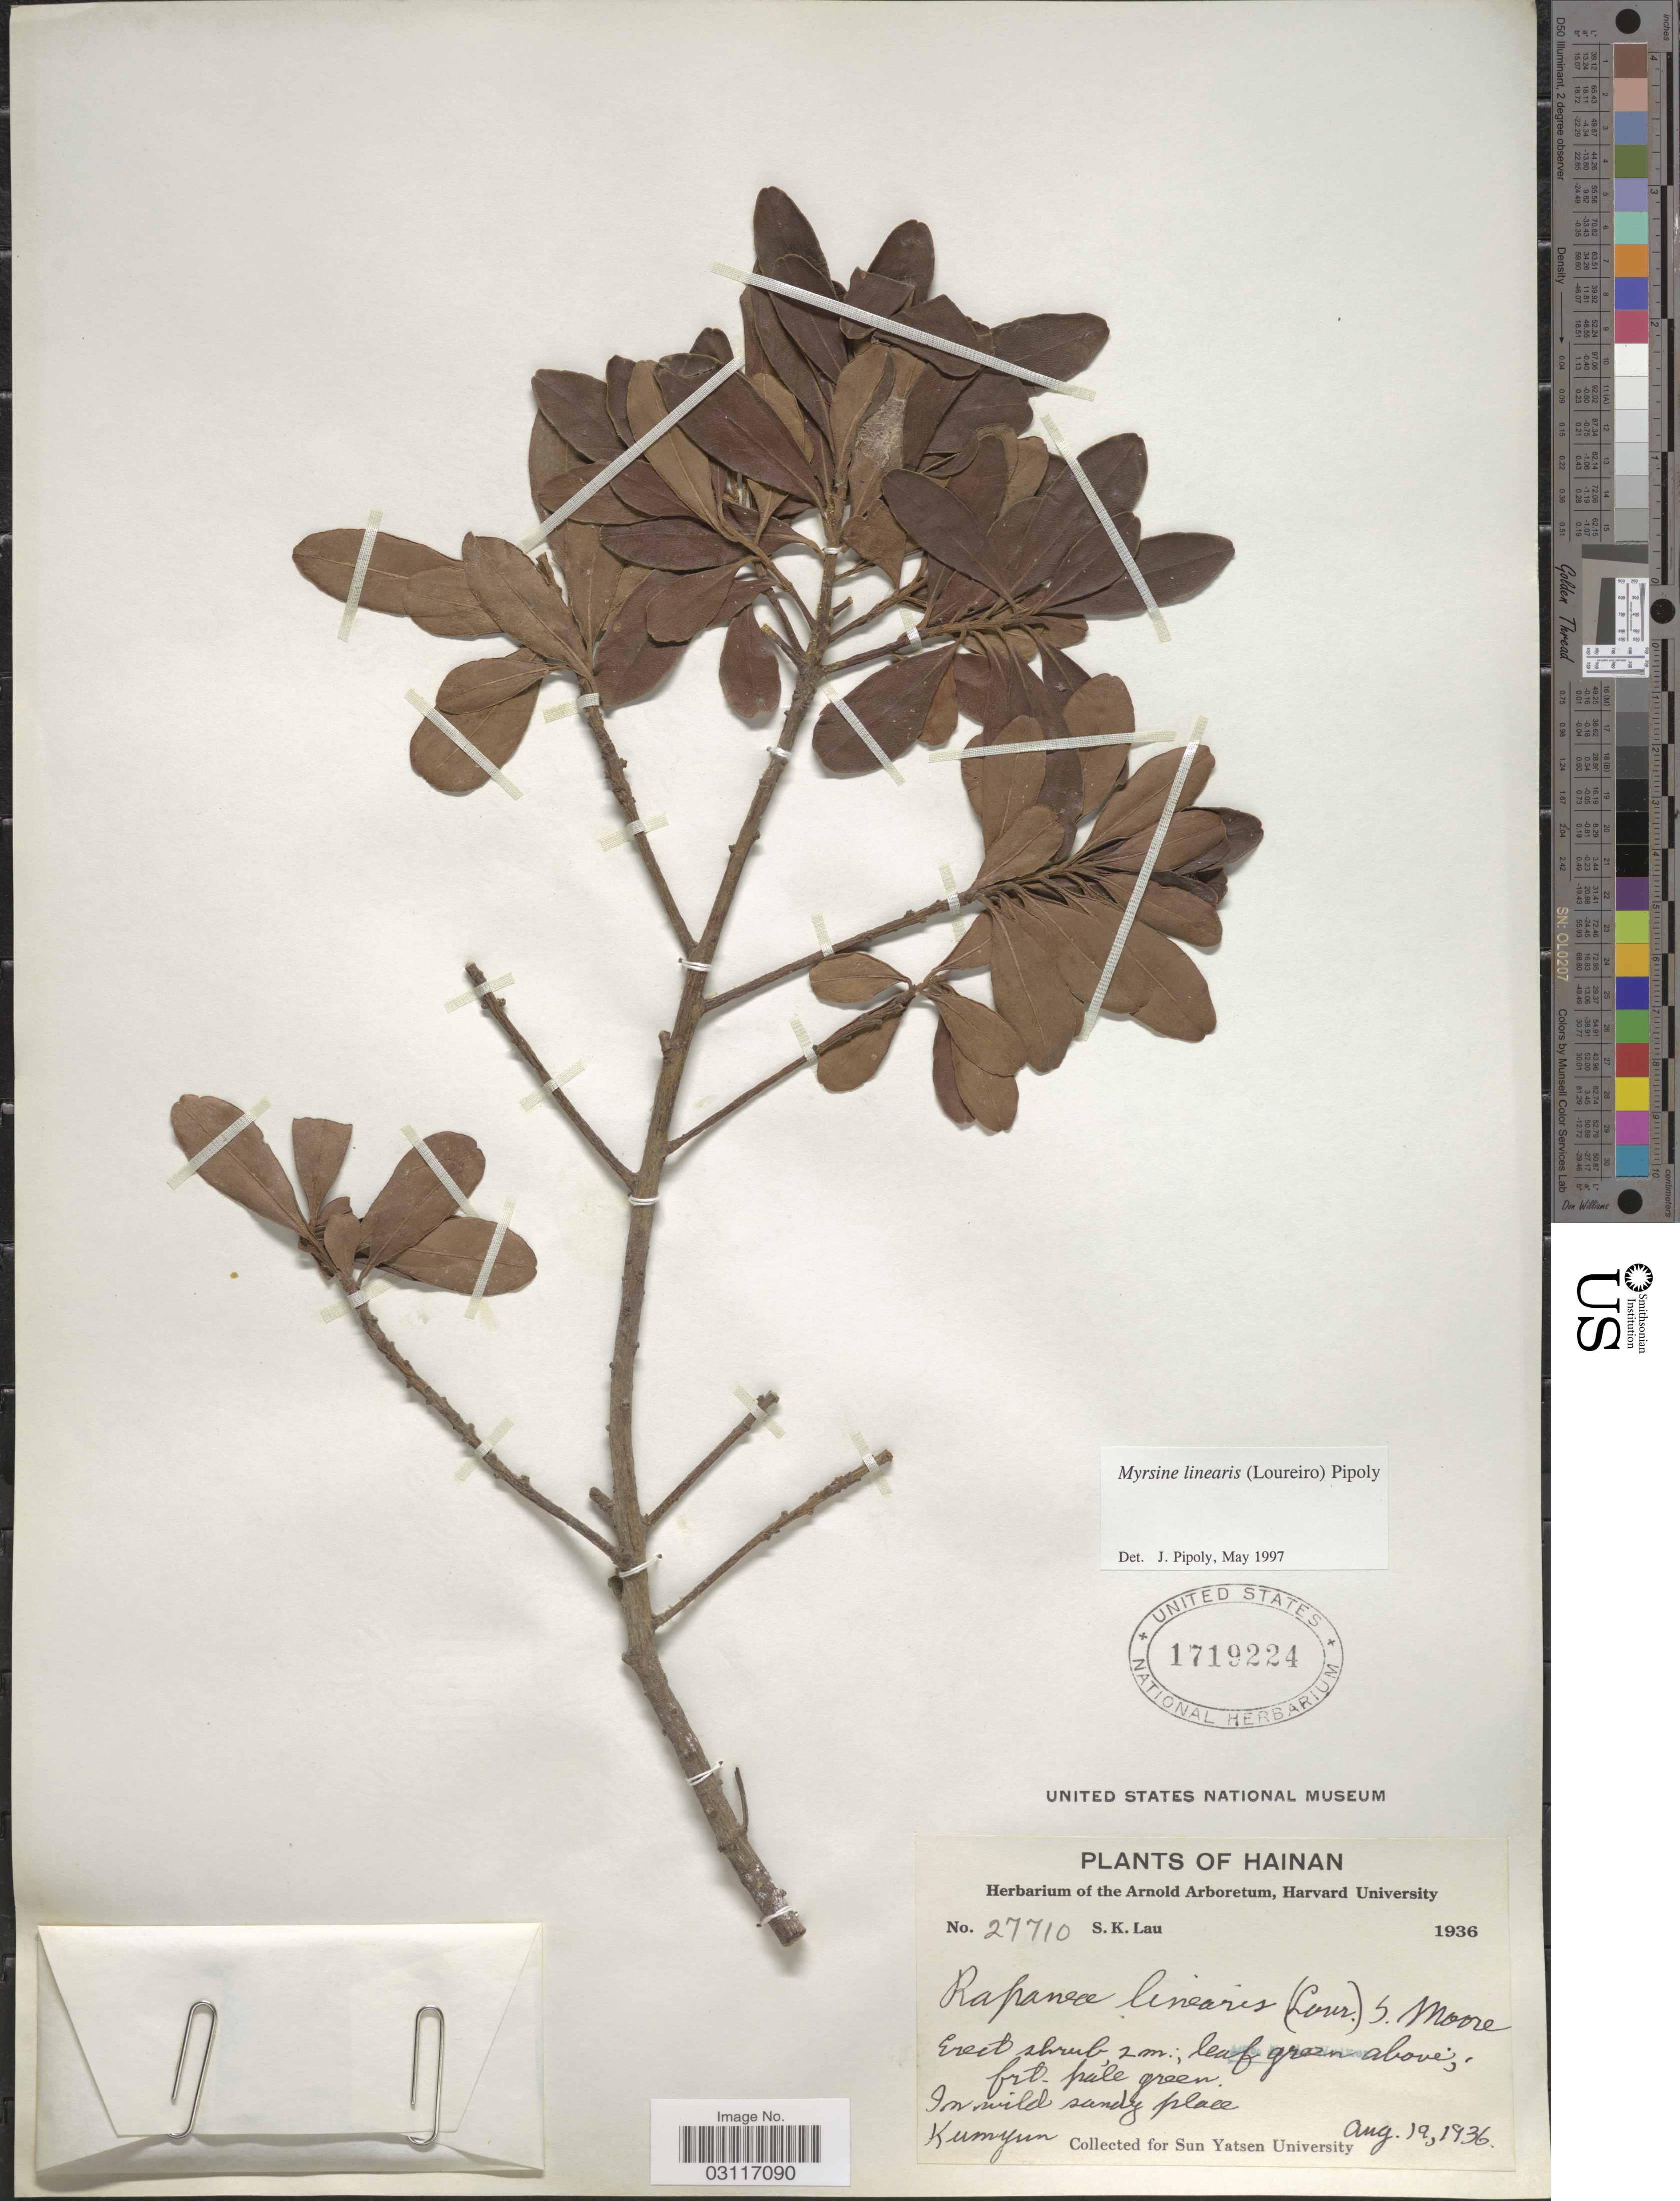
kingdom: Plantae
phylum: Tracheophyta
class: Magnoliopsida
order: Ericales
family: Primulaceae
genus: Myrsine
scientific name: Myrsine linearis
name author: (Lour.) Poir.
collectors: S. K. Lau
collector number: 27710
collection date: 1936-08-19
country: China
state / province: Hainan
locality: In wild sandy place. Kumyun.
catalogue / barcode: US 1719224